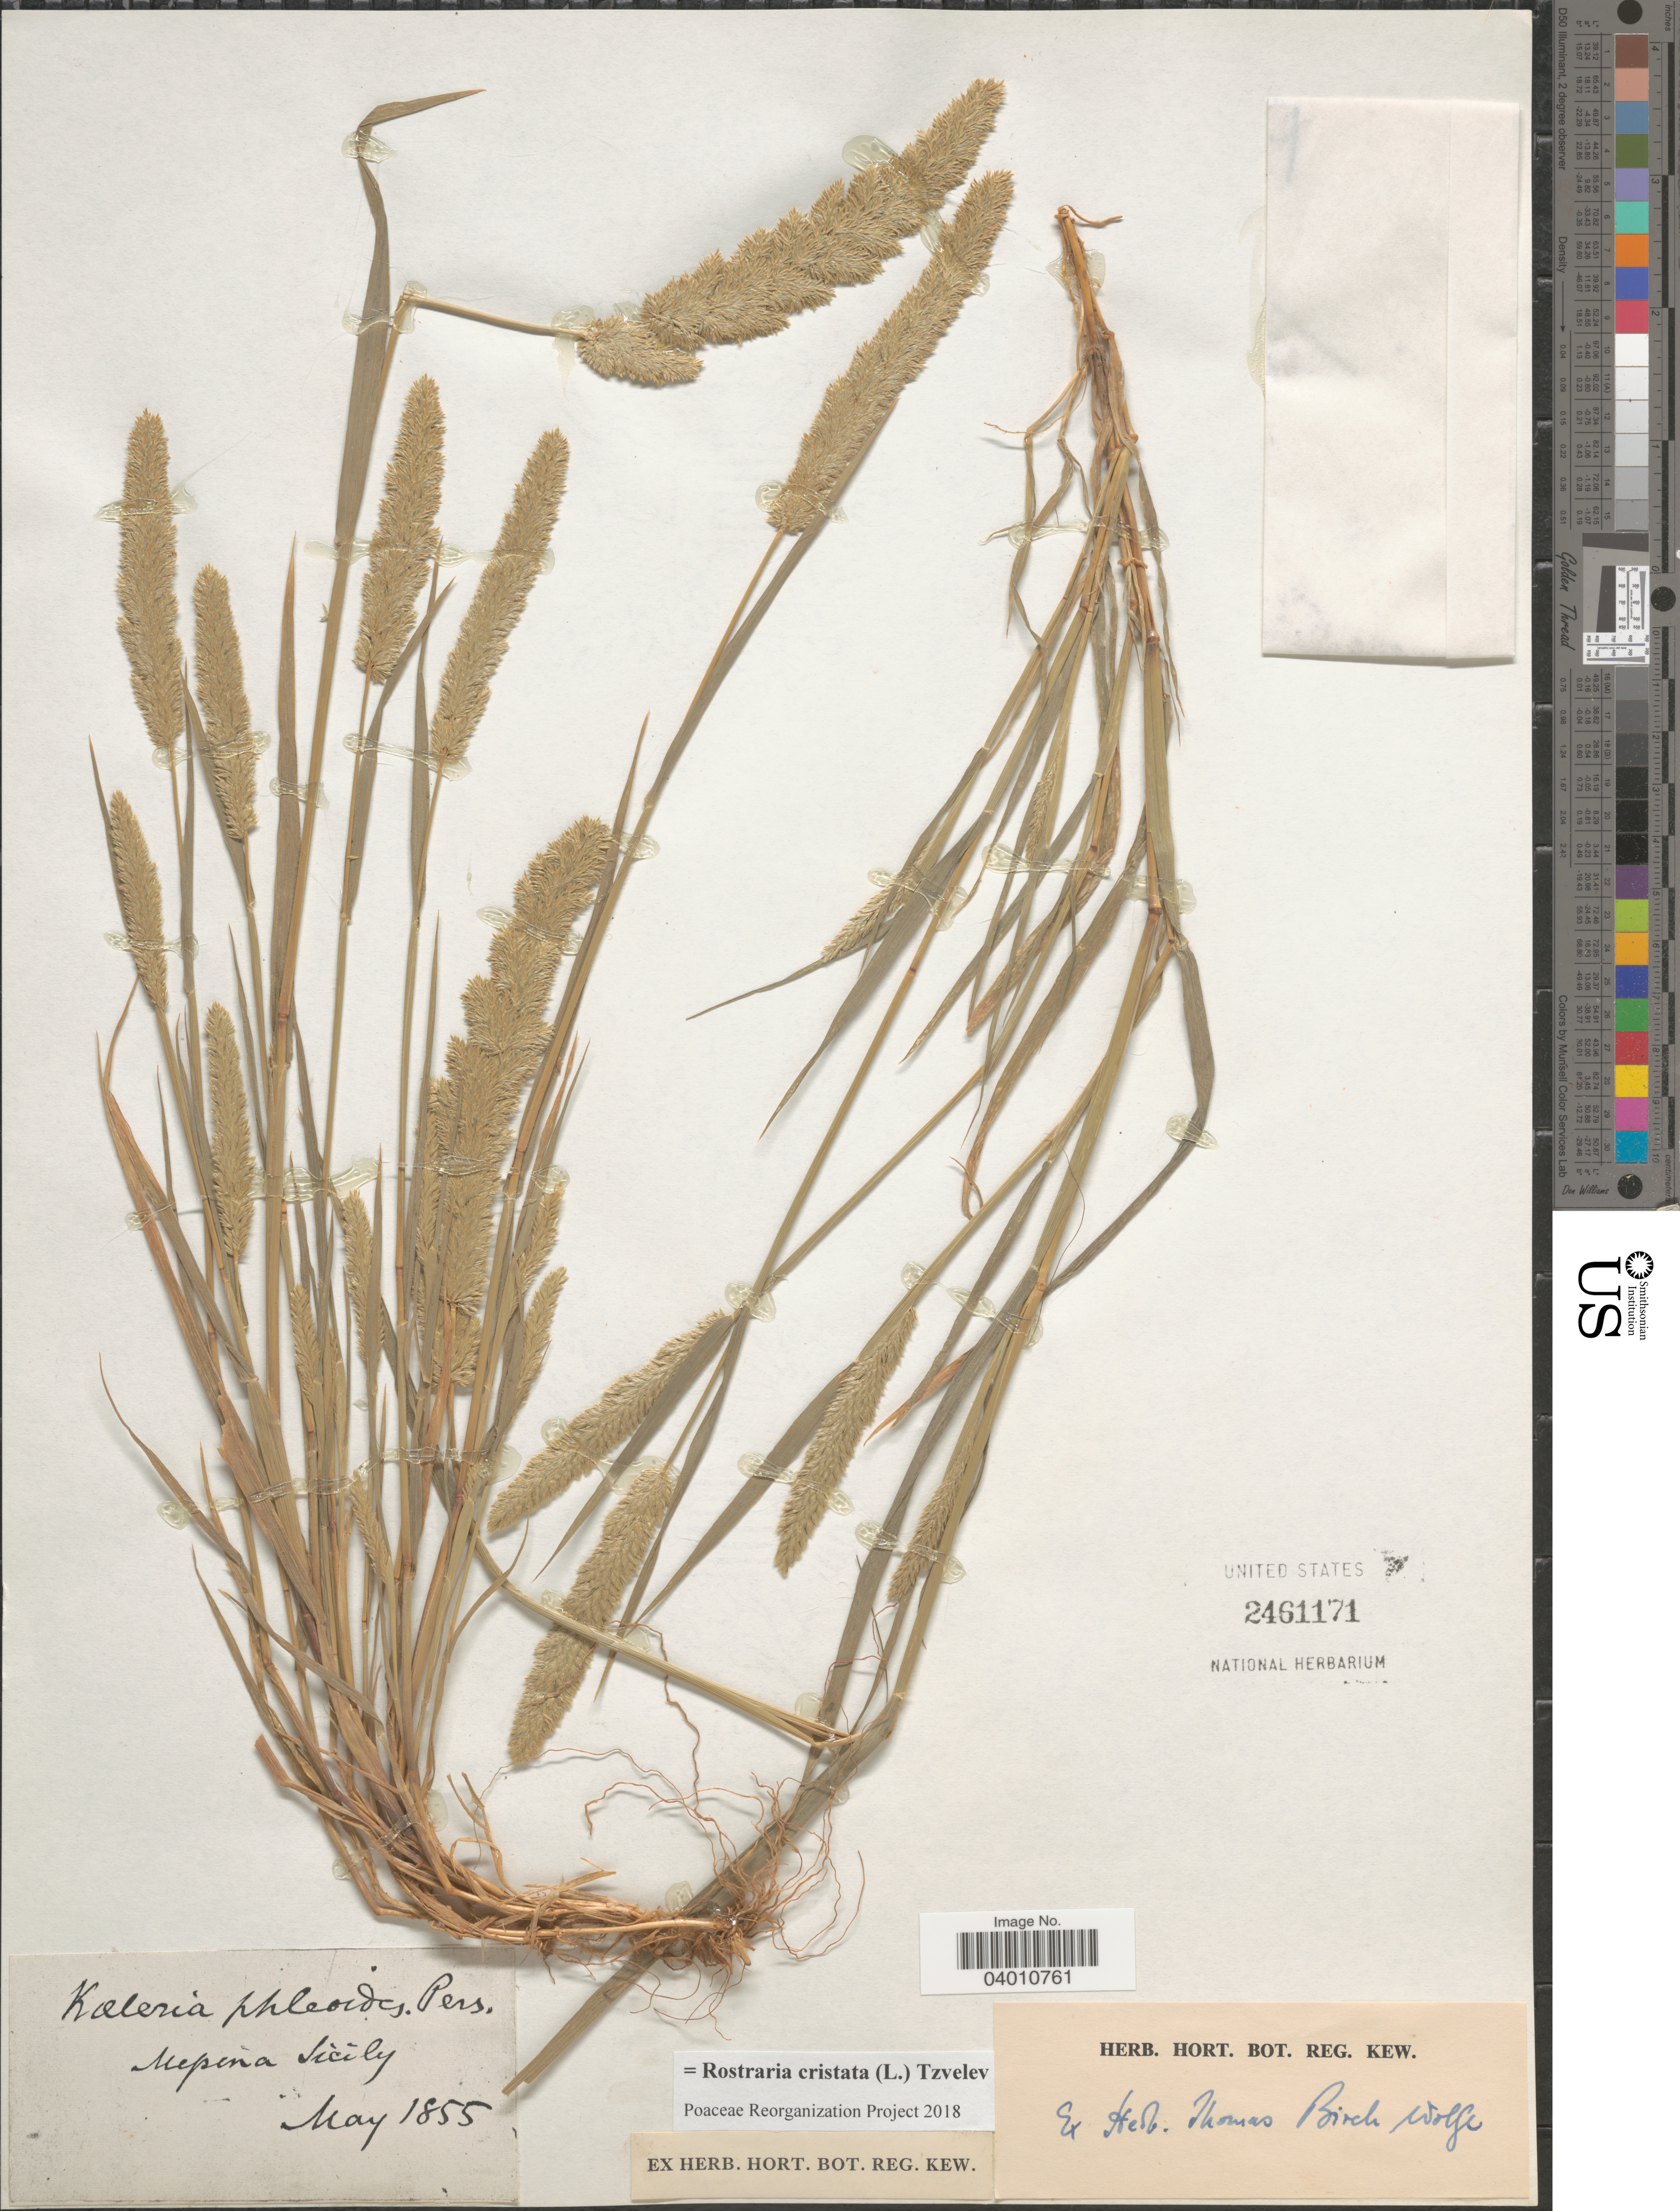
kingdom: Plantae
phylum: Tracheophyta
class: Liliopsida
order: Poales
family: Poaceae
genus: Rostraria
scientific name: Rostraria cristata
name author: (L.) Tzvelev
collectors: Ex herb. Thomas Birch Wolfe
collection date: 1855-05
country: Italy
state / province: Siciliana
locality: Messina.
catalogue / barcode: US 2461171